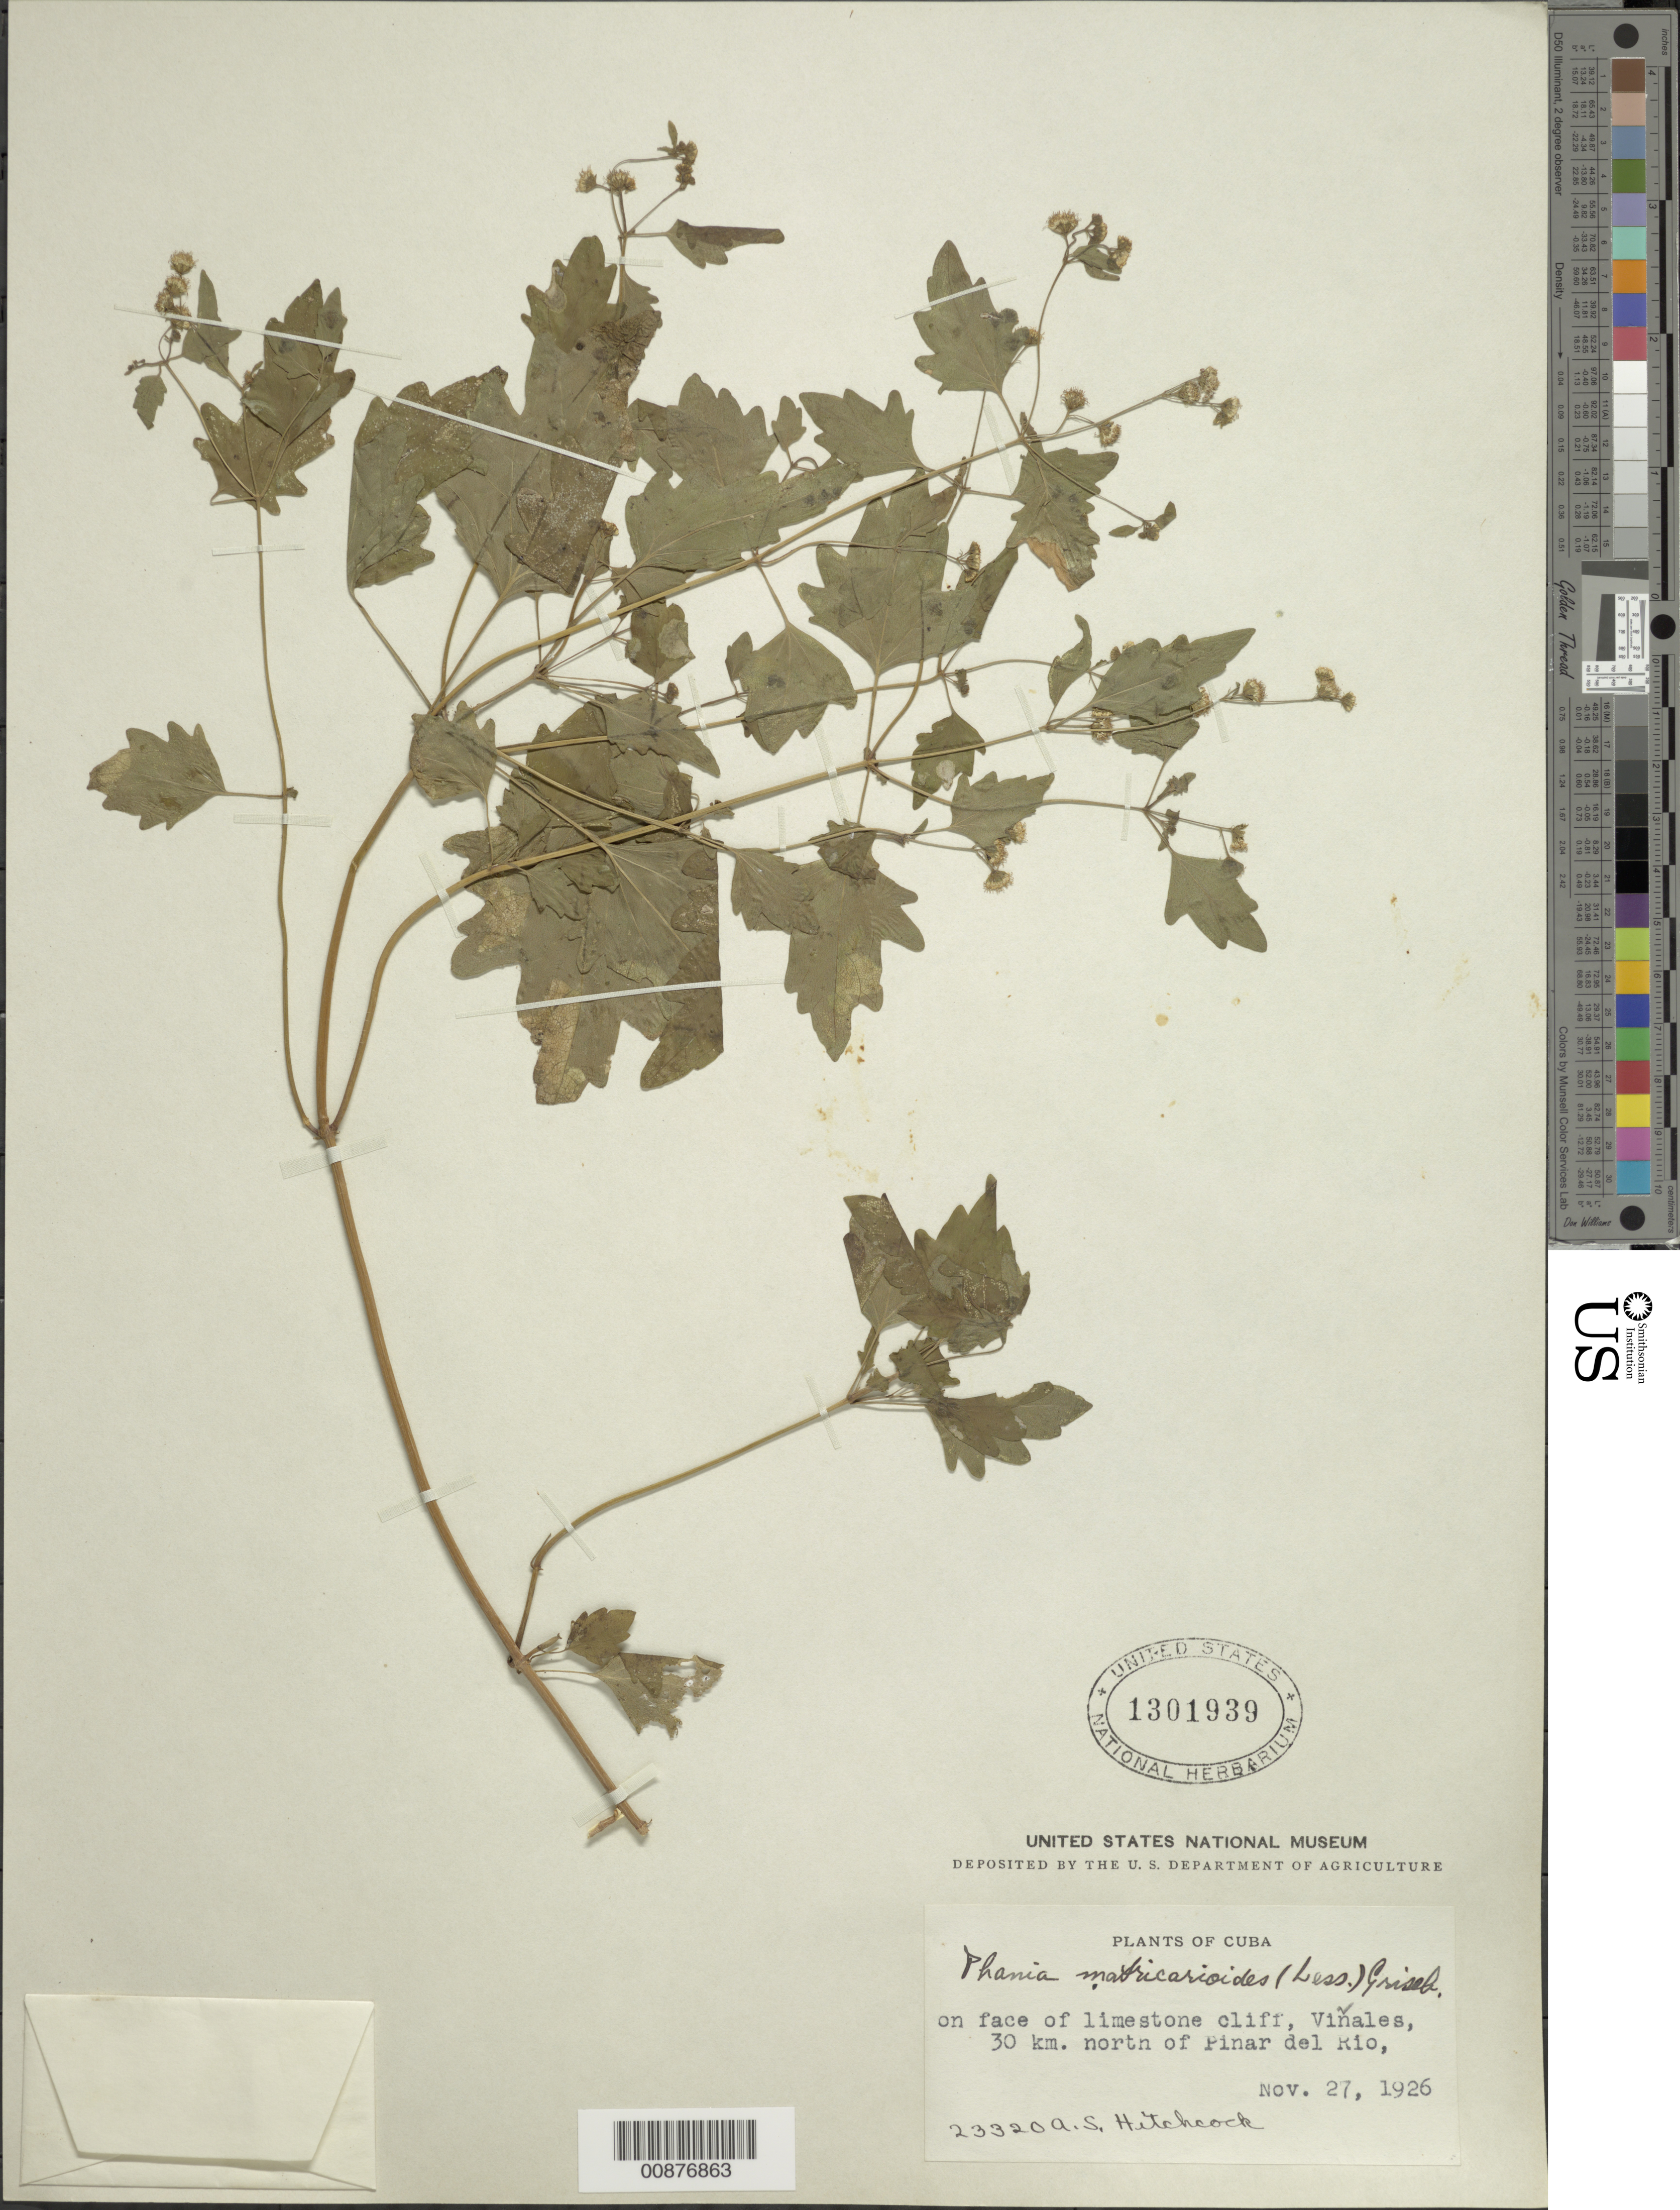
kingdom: Plantae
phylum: Tracheophyta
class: Magnoliopsida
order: Asterales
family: Asteraceae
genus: Phania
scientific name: Phania matricarioides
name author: (Spreng.) Griseb.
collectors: A. S. Hitchcock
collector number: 23320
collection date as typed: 27 Nov 1926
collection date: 1926-11-27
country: Cuba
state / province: Pinar del Río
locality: Vinales, 30 km north of pinar del Rio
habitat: On face of limestone cliff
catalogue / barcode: US 1301939